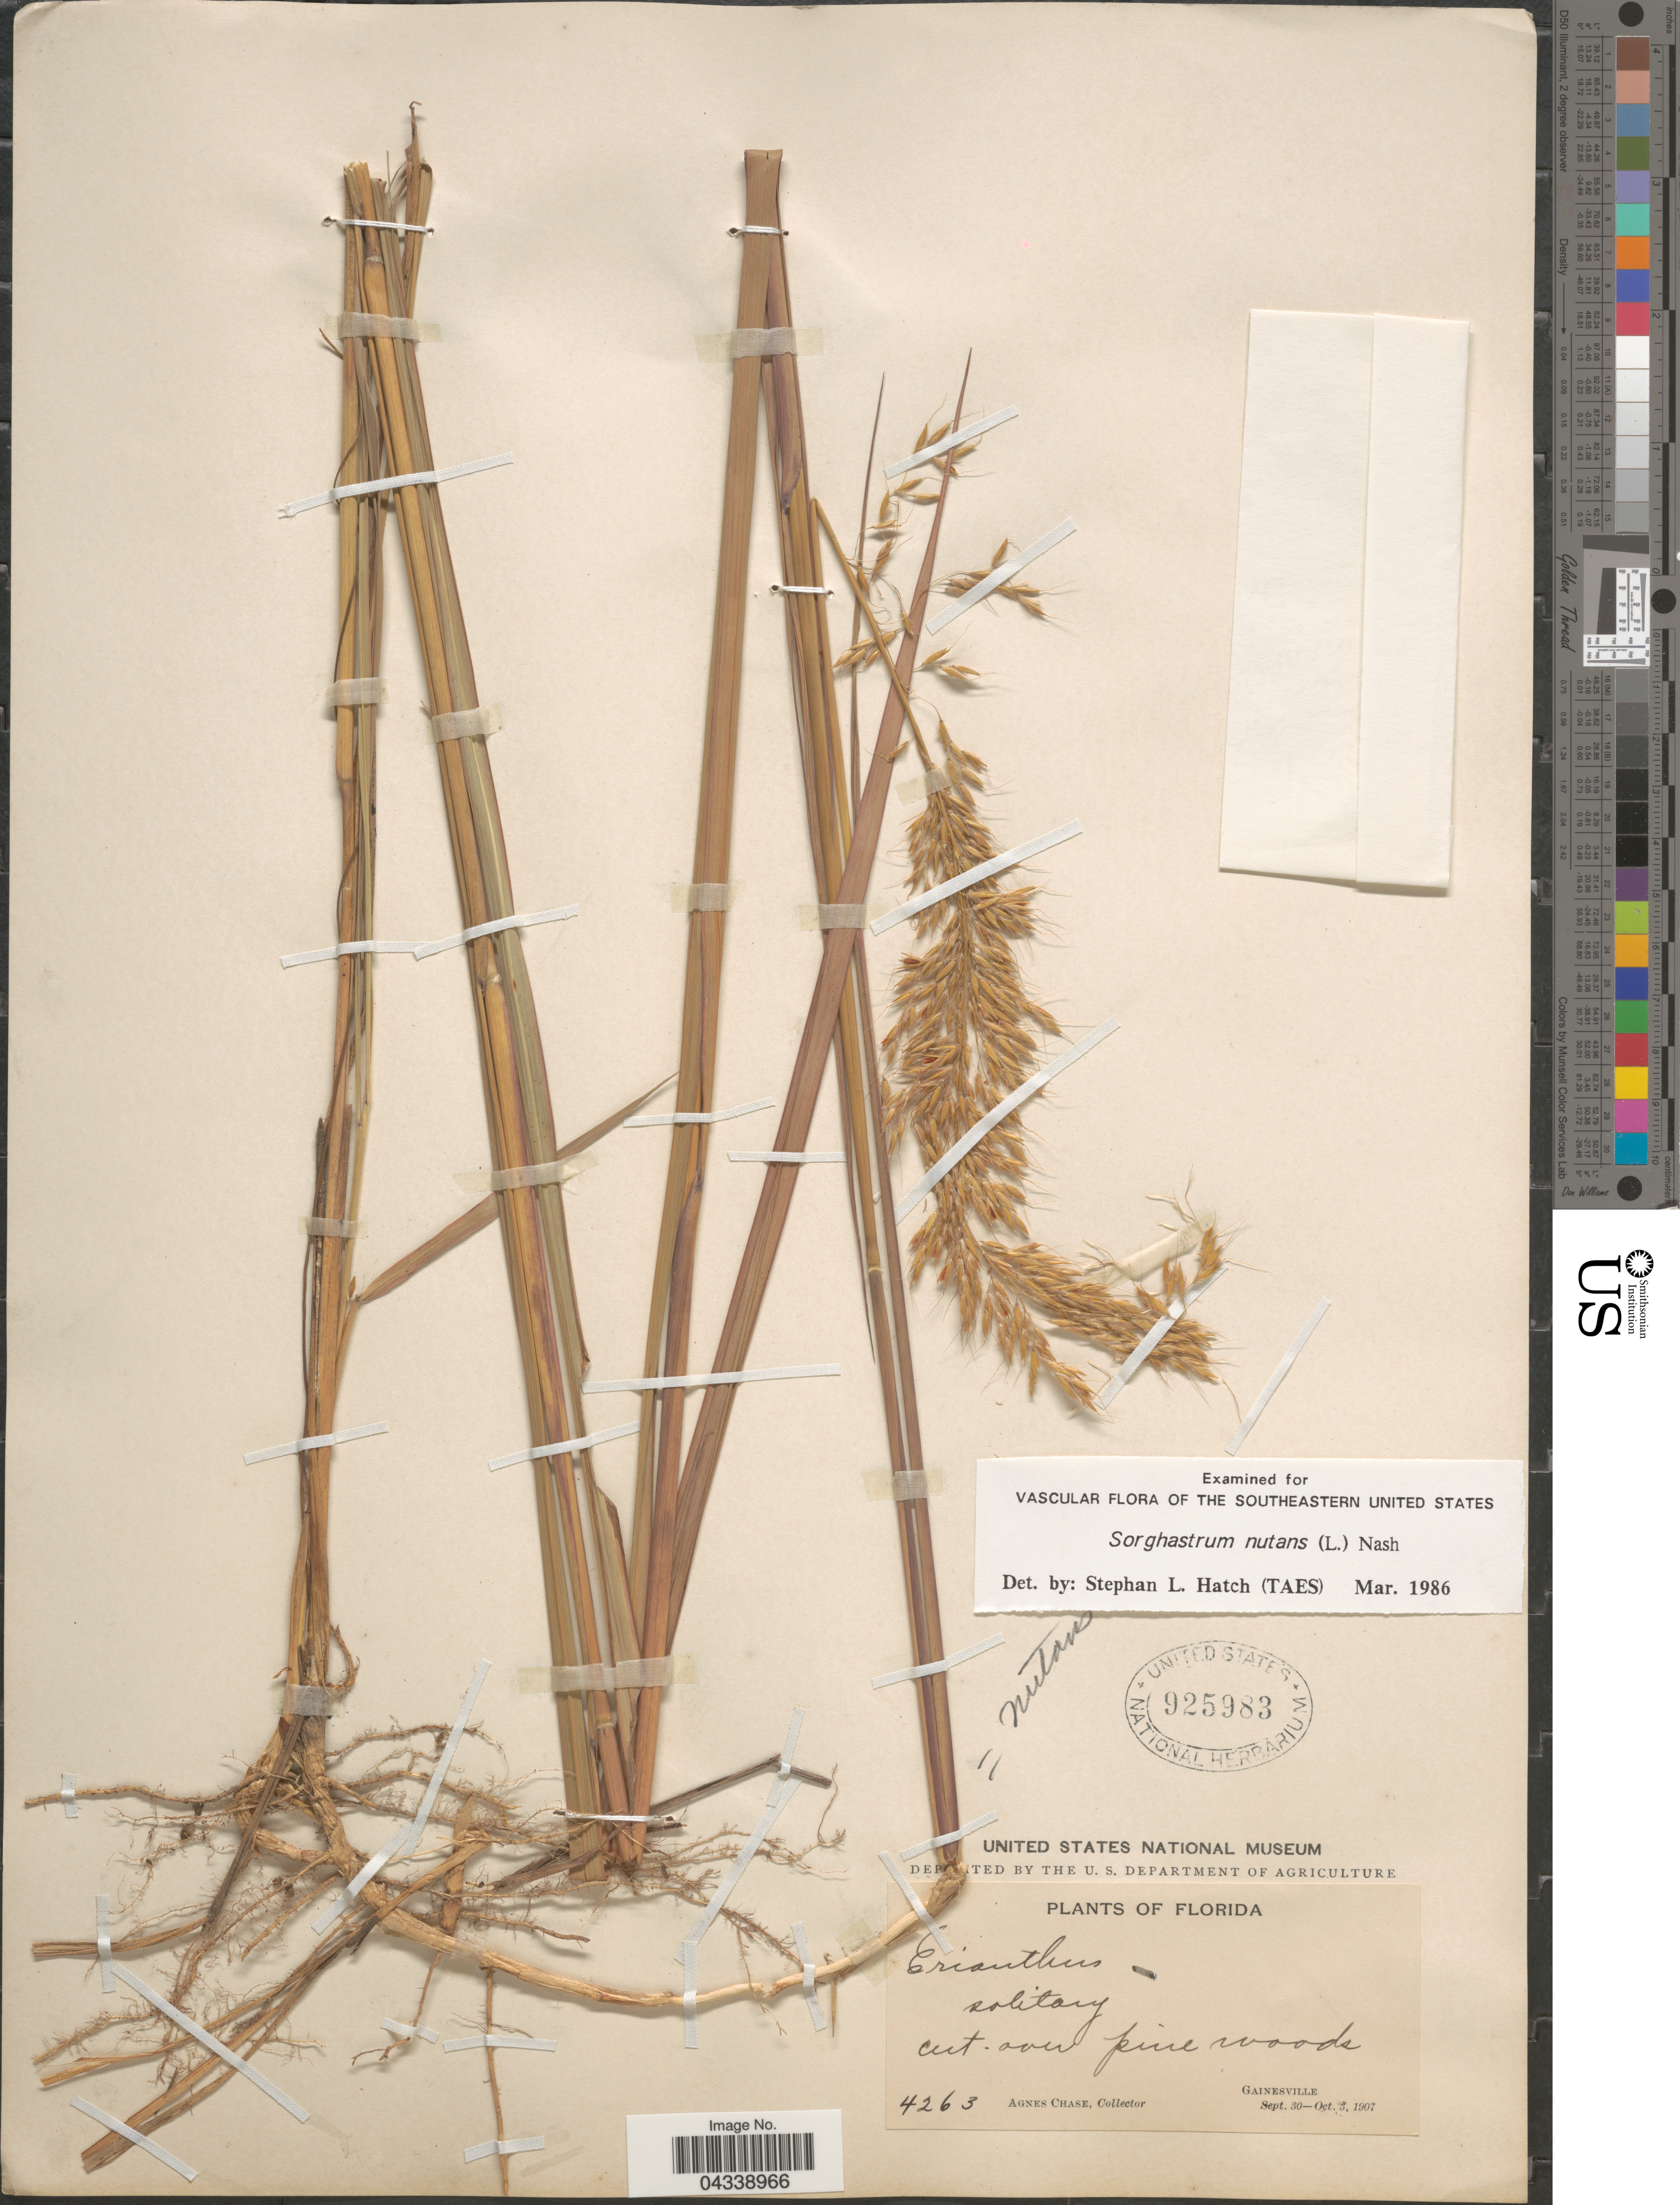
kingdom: Plantae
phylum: Tracheophyta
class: Liliopsida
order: Poales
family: Poaceae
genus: Sorghastrum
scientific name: Sorghastrum nutans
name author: (L.) Nash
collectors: A. Chase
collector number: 4263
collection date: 1907-09-30/1907-10-03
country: United States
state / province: Florida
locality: Gainesville.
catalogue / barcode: US 925983